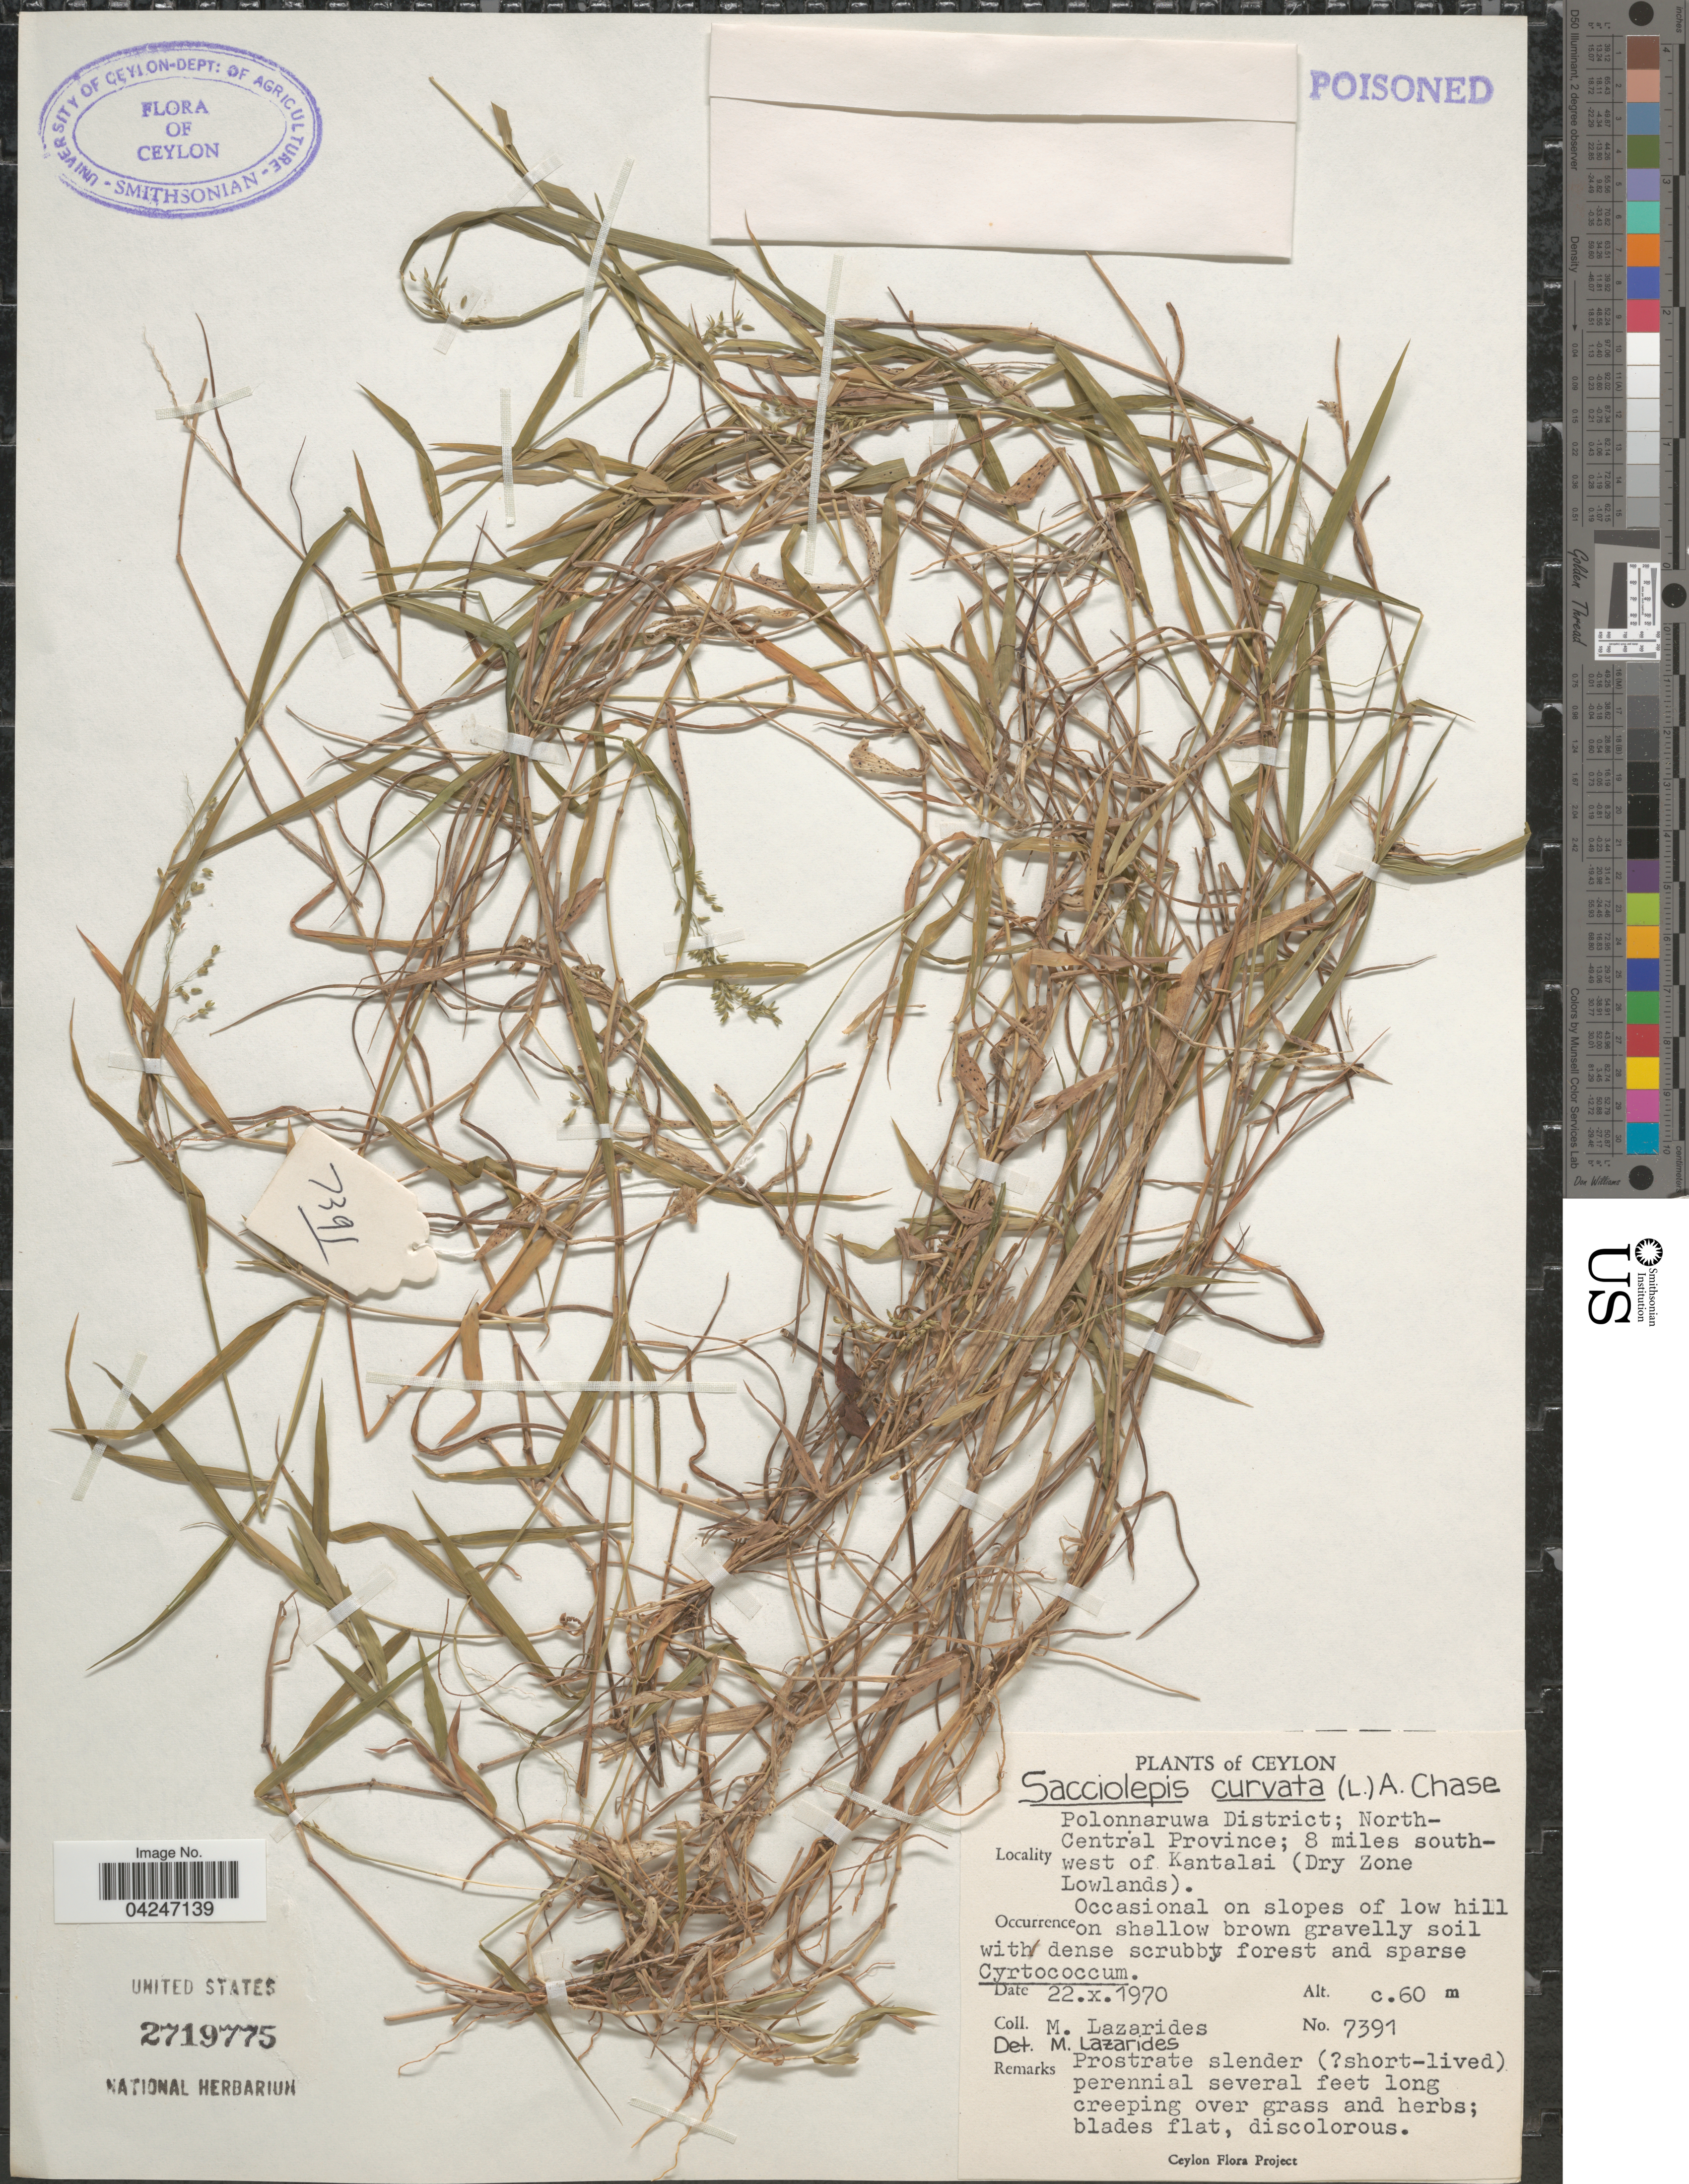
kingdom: Plantae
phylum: Tracheophyta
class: Liliopsida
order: Poales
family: Poaceae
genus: Sacciolepis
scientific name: Sacciolepis curvata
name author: (L.) Chase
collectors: M. Lazarides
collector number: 7391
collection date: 1970-10-22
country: Sri Lanka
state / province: Central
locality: Ceylon. 8 miles south-west of Kantalai (Dry Zone Lowlands). Occasional on slopes of low hill on shallow brown gravelly soil.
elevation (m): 60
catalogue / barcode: US 2719775